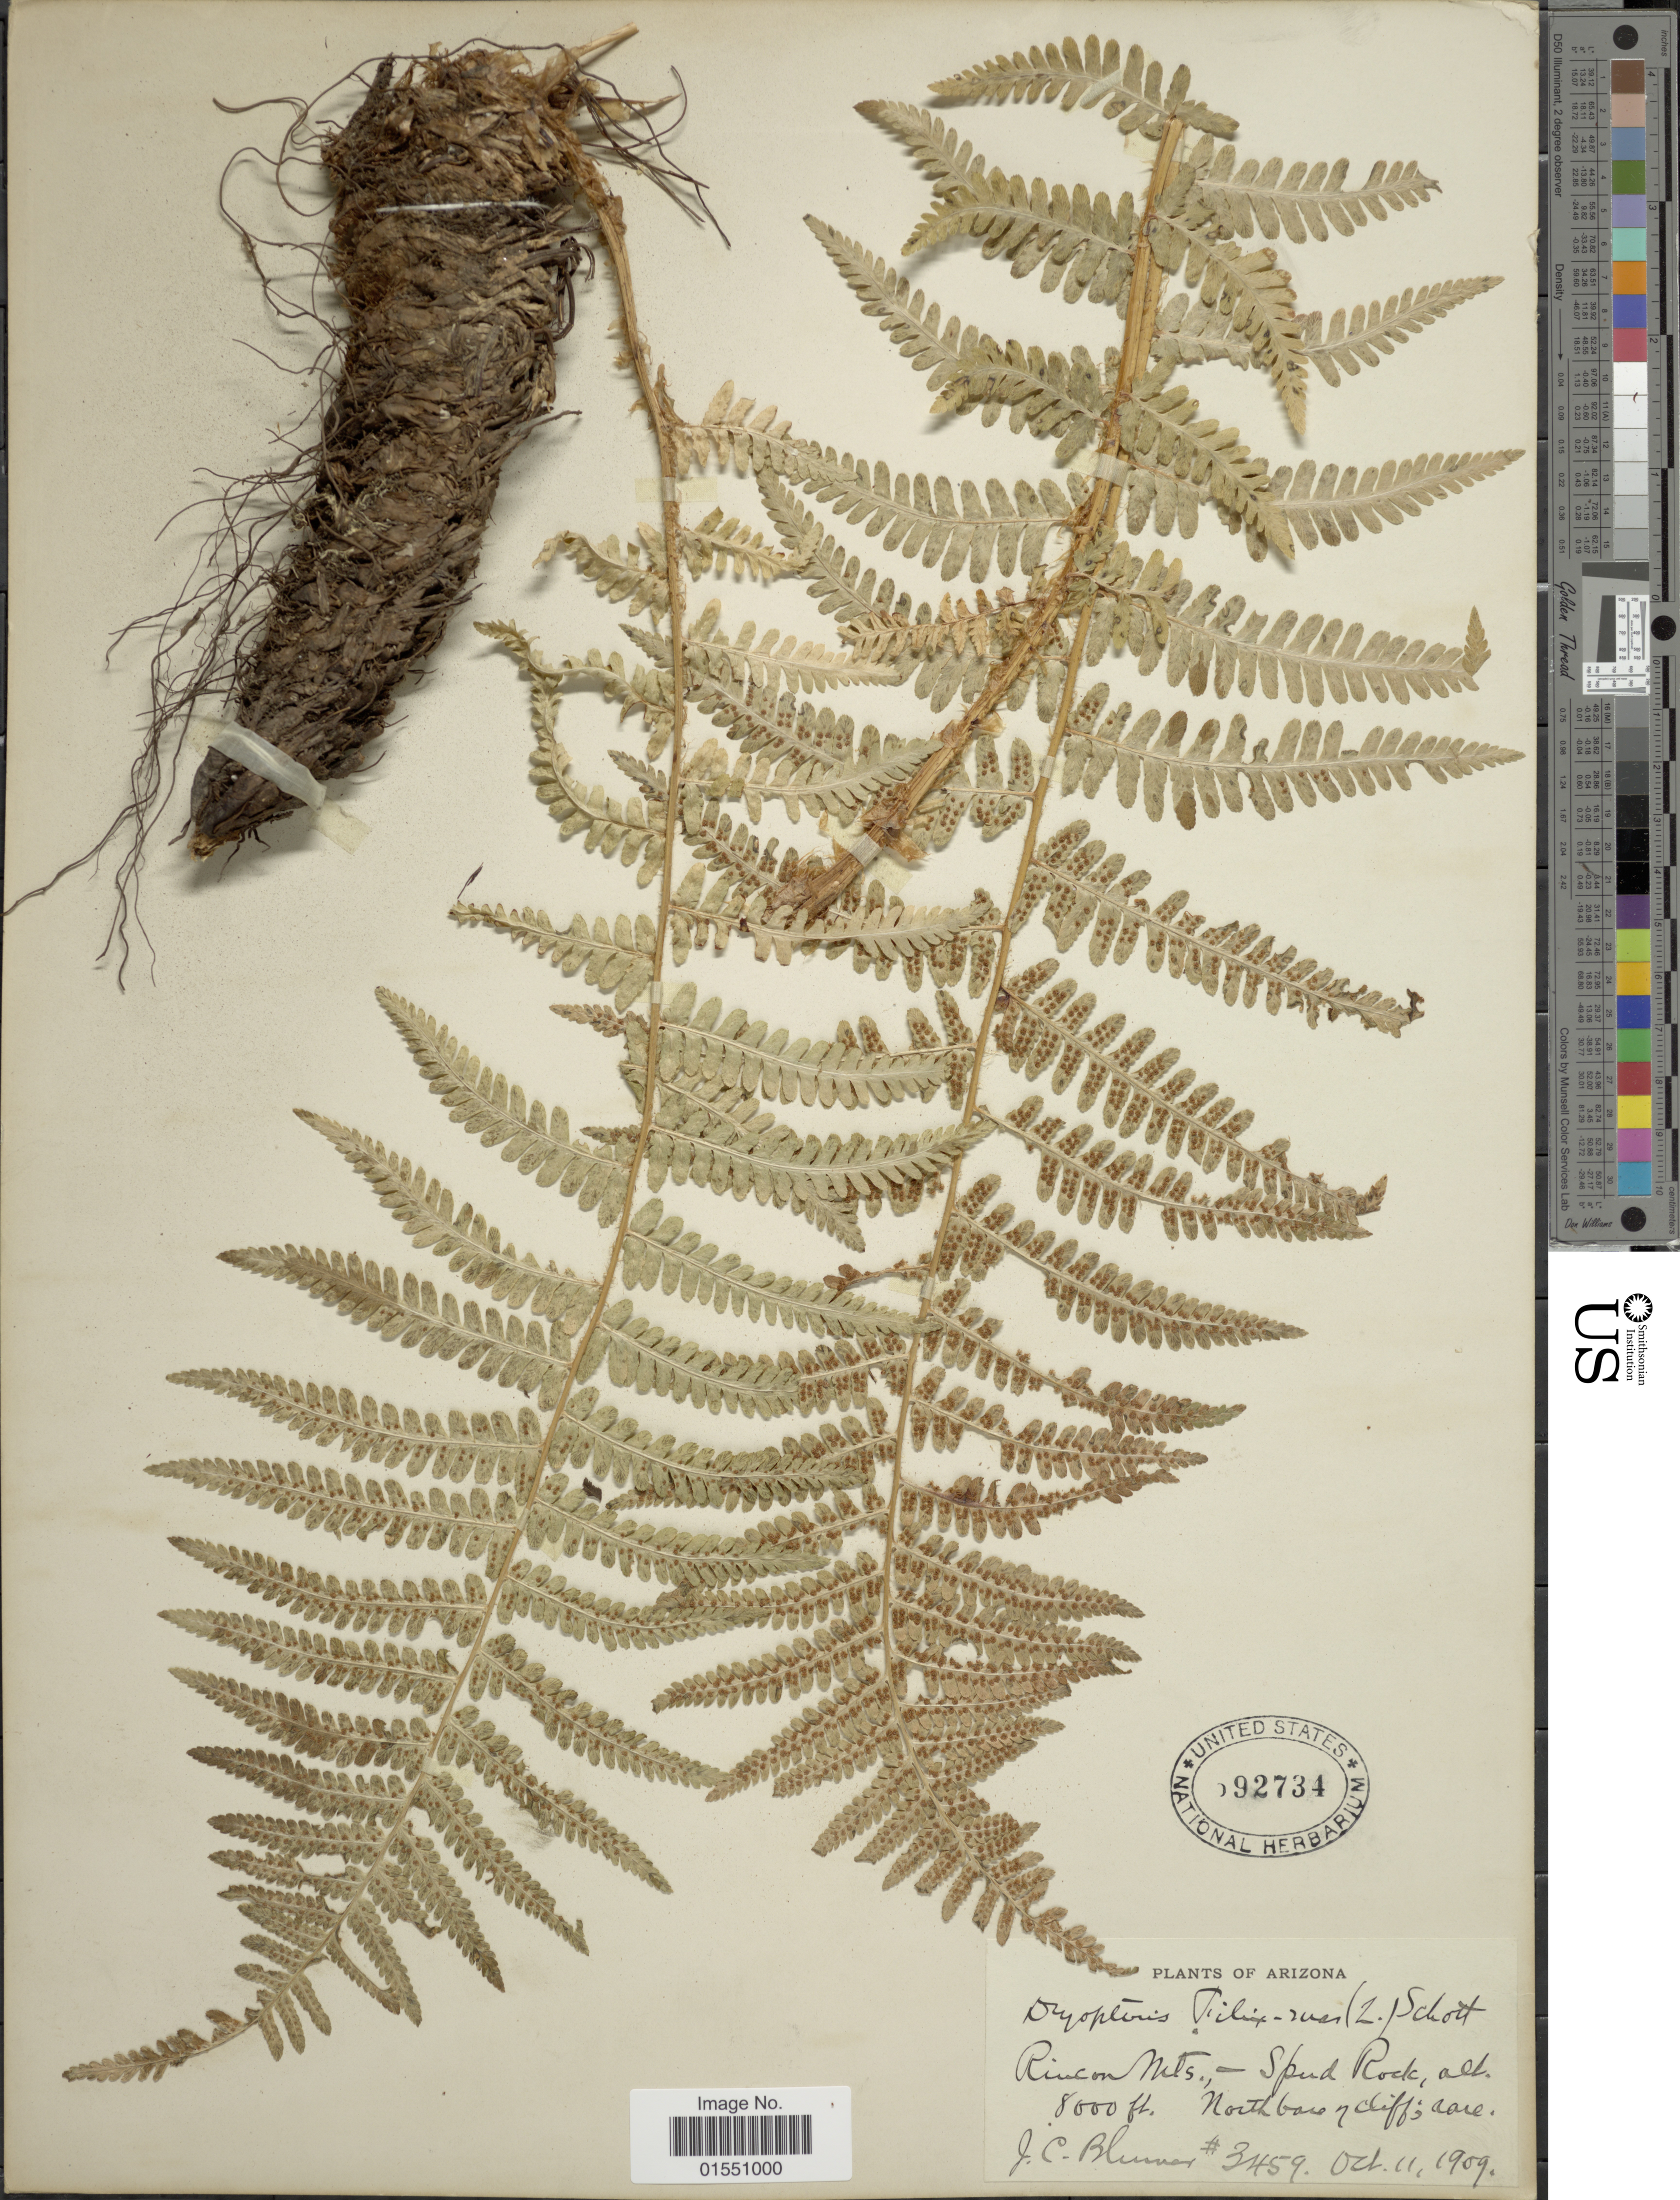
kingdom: Plantae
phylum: Tracheophyta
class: Polypodiopsida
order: Polypodiales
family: Dryopteridaceae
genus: Dryopteris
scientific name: Dryopteris filix-mas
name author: (L.) Schott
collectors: J. C. Blumer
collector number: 3459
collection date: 1909-10-11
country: United States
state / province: Arizona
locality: Rincon Mts., - Spud Rock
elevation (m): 2438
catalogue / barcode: US 92734